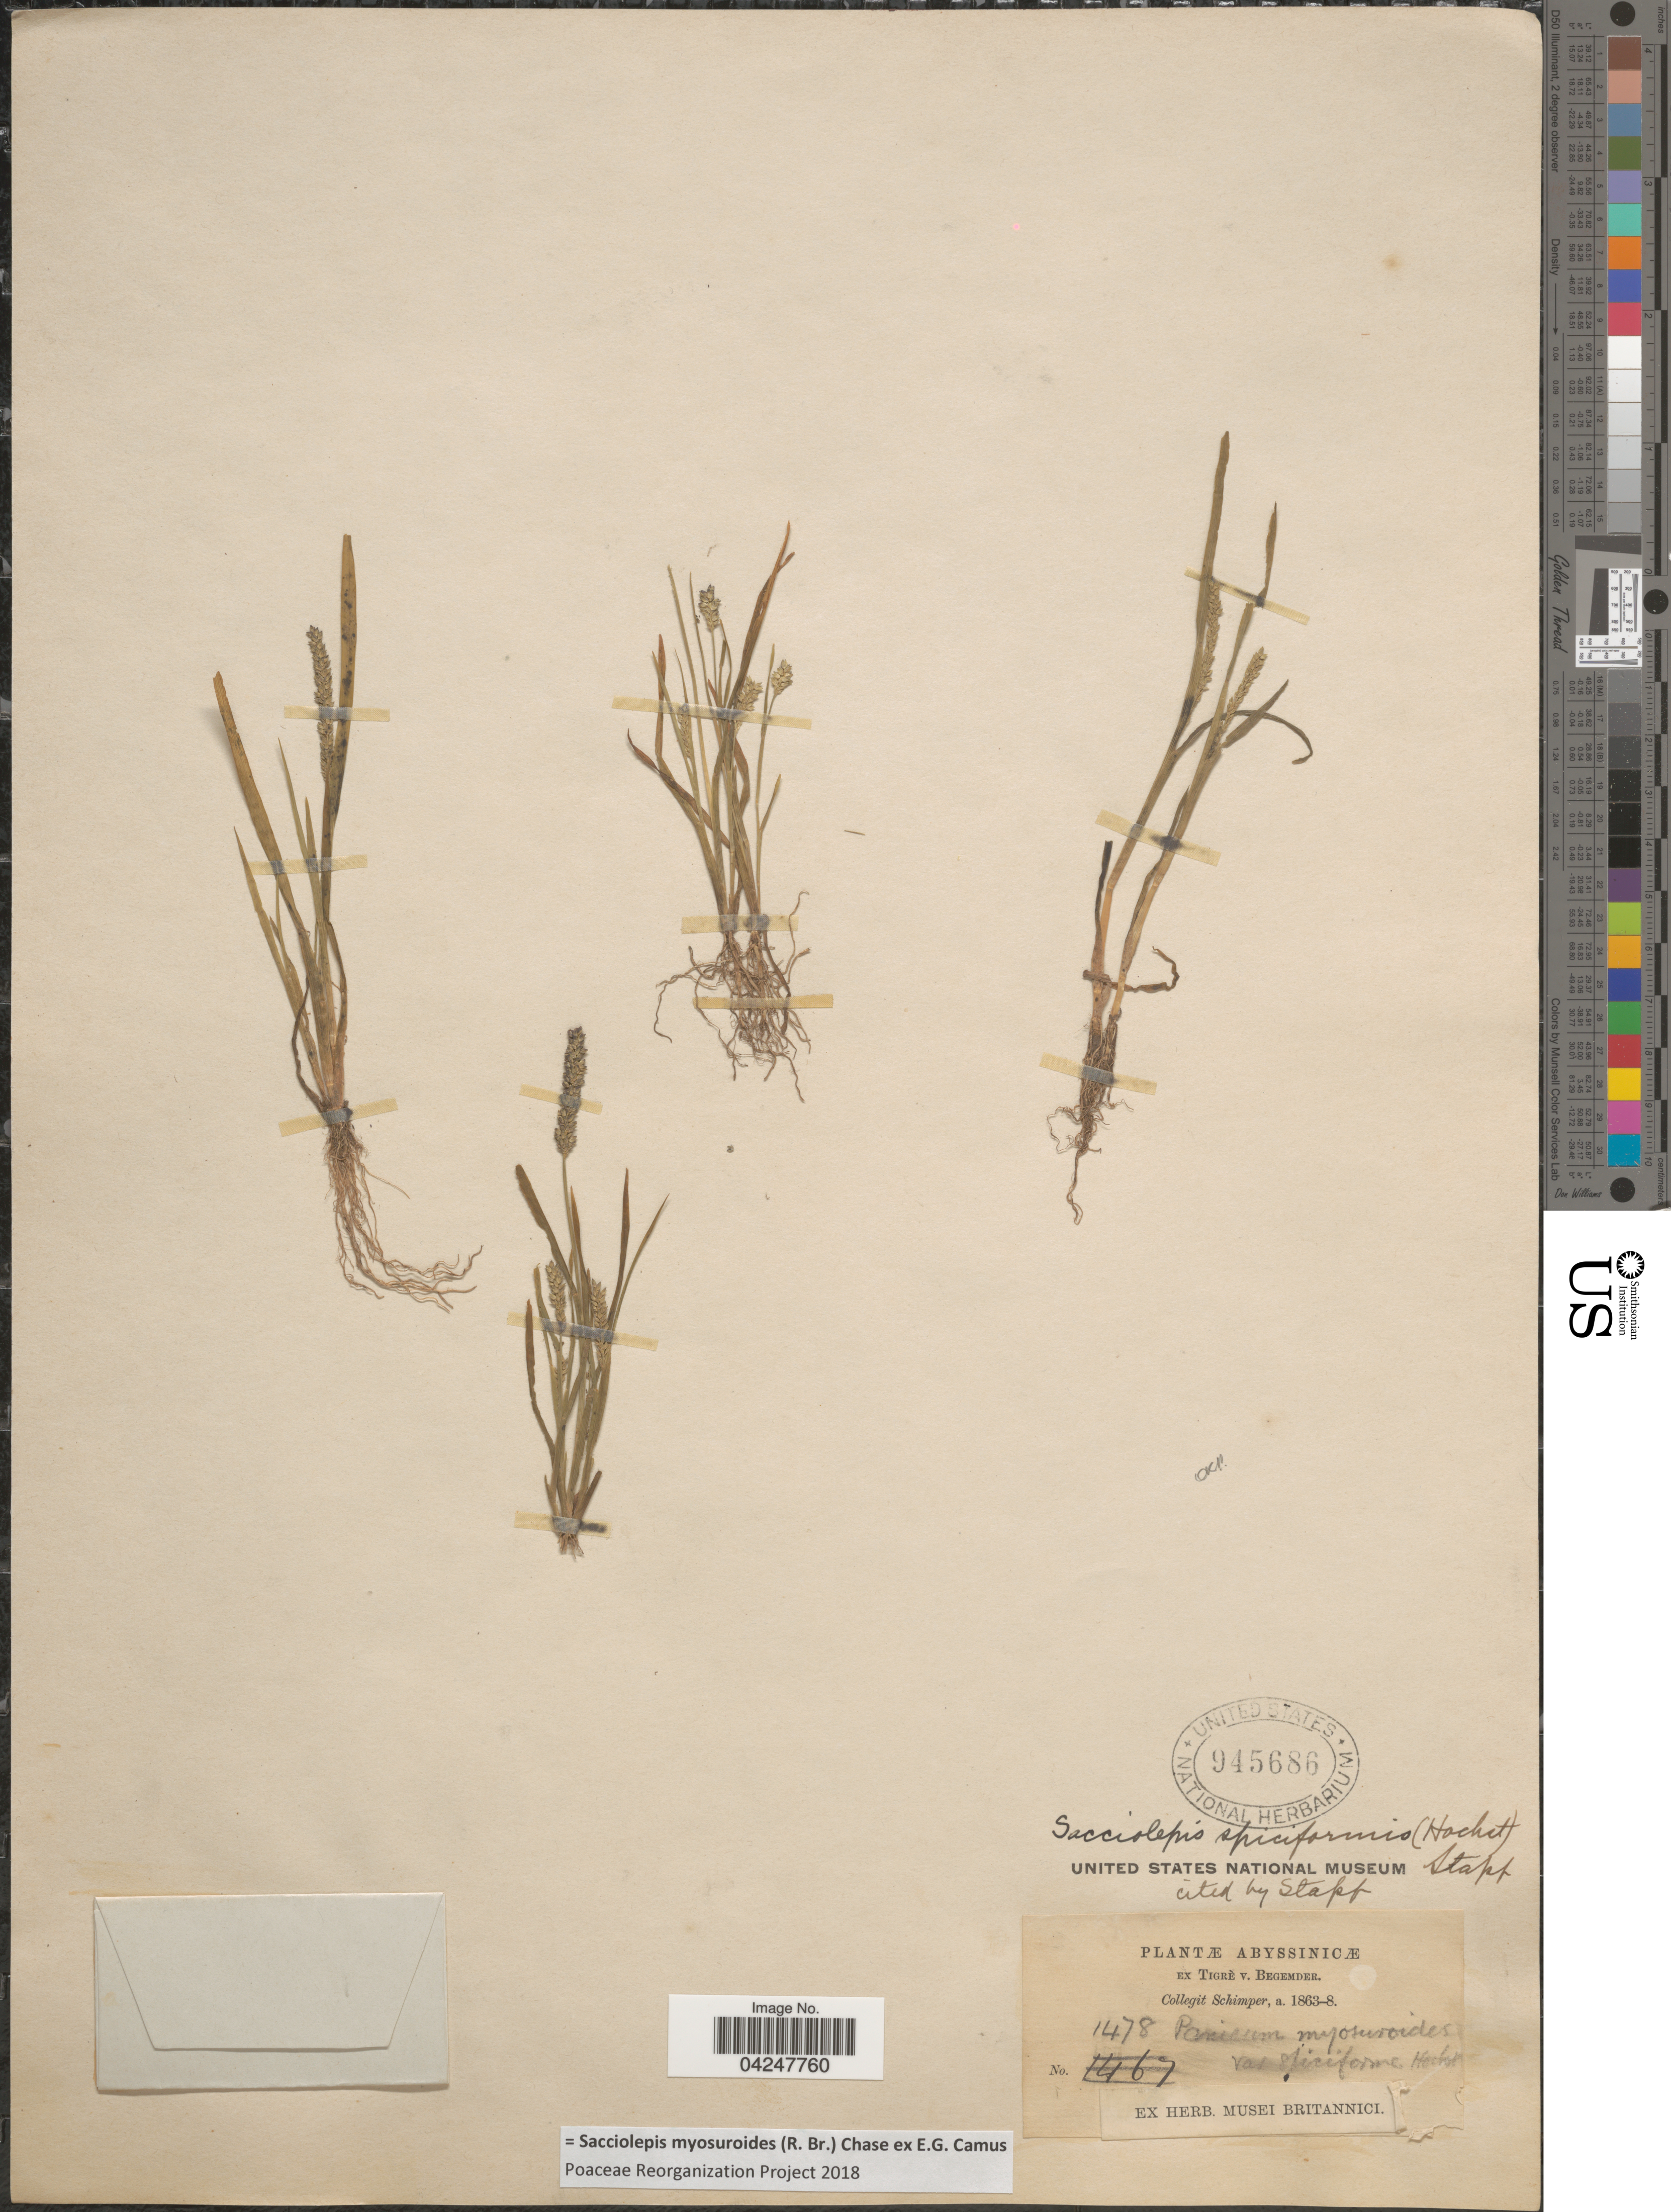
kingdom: Plantae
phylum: Tracheophyta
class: Liliopsida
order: Poales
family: Poaceae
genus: Sacciolepis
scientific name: Sacciolepis myosuroides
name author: (R. Br.) Chase ex E.G. Camus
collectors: -. Schimper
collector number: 1478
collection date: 1863/1868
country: Ethiopia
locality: Abyssinicæ.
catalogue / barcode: US 945686